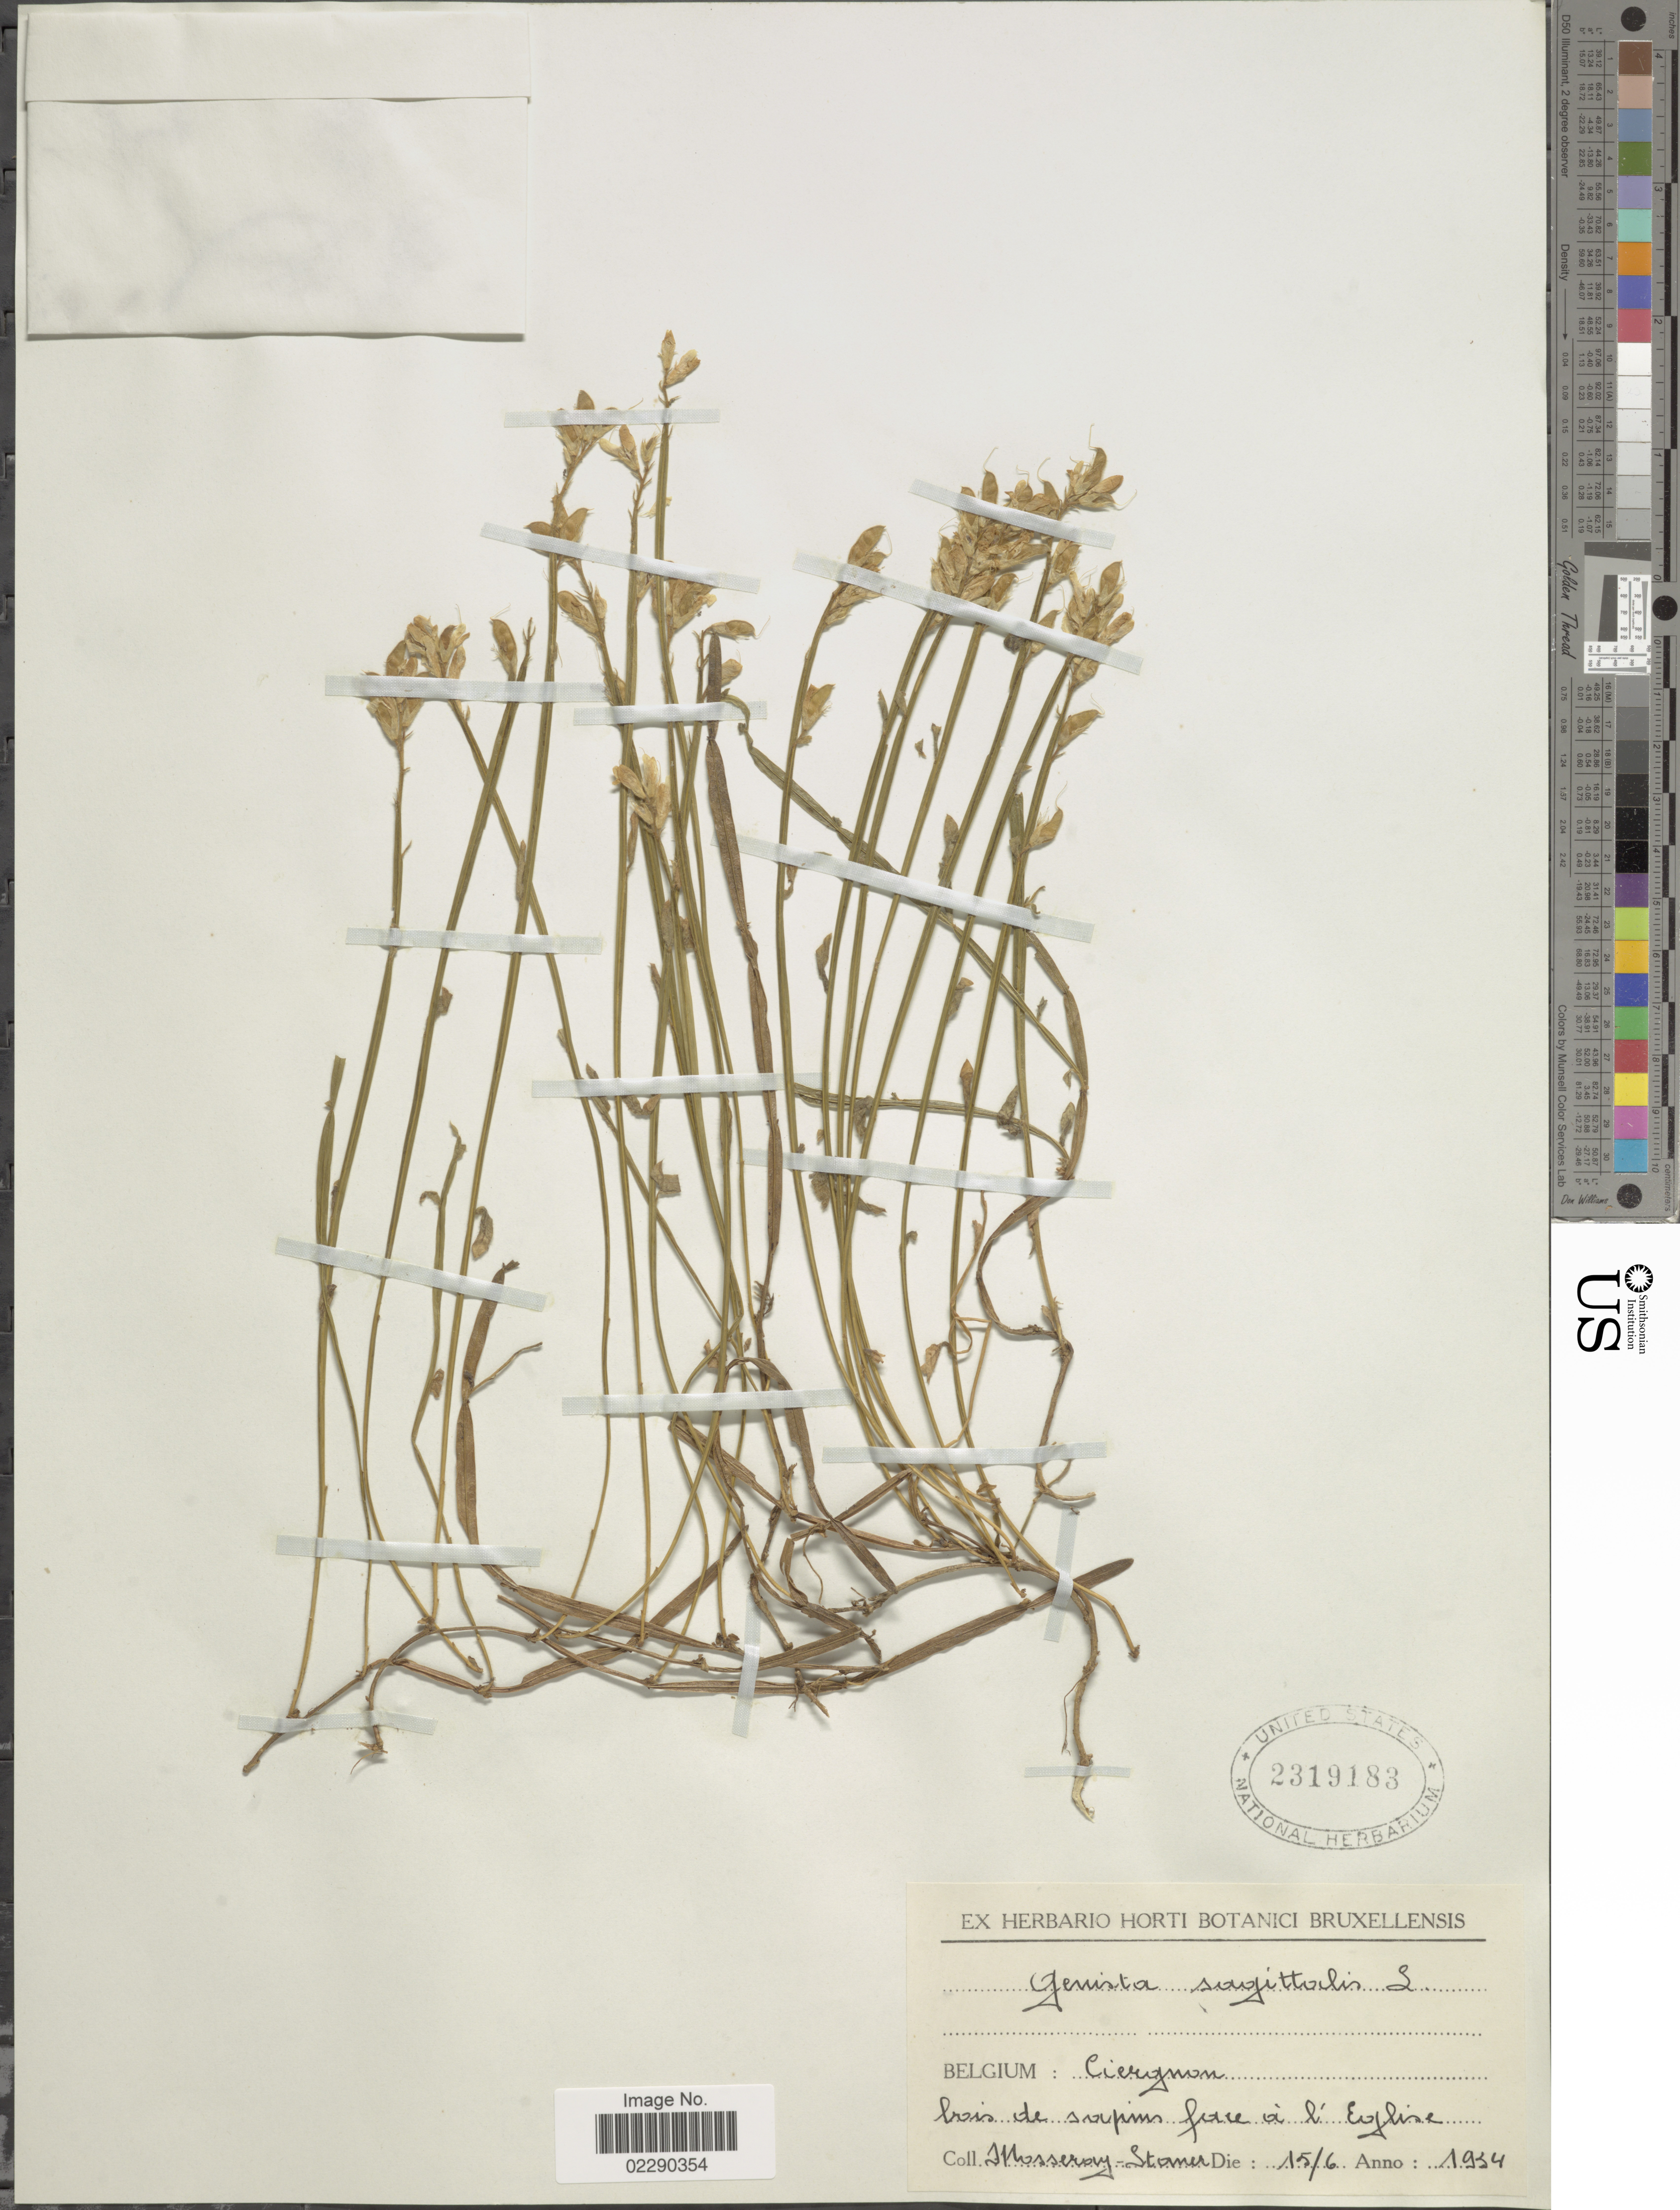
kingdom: Plantae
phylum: Tracheophyta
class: Magnoliopsida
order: Fabales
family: Fabaceae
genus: Genista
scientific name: Genista sagittalis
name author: L.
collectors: Mosseray & Stomer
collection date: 1934-06-15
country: Belgium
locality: Ciergnon, l'Eglise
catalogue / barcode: US 2319183